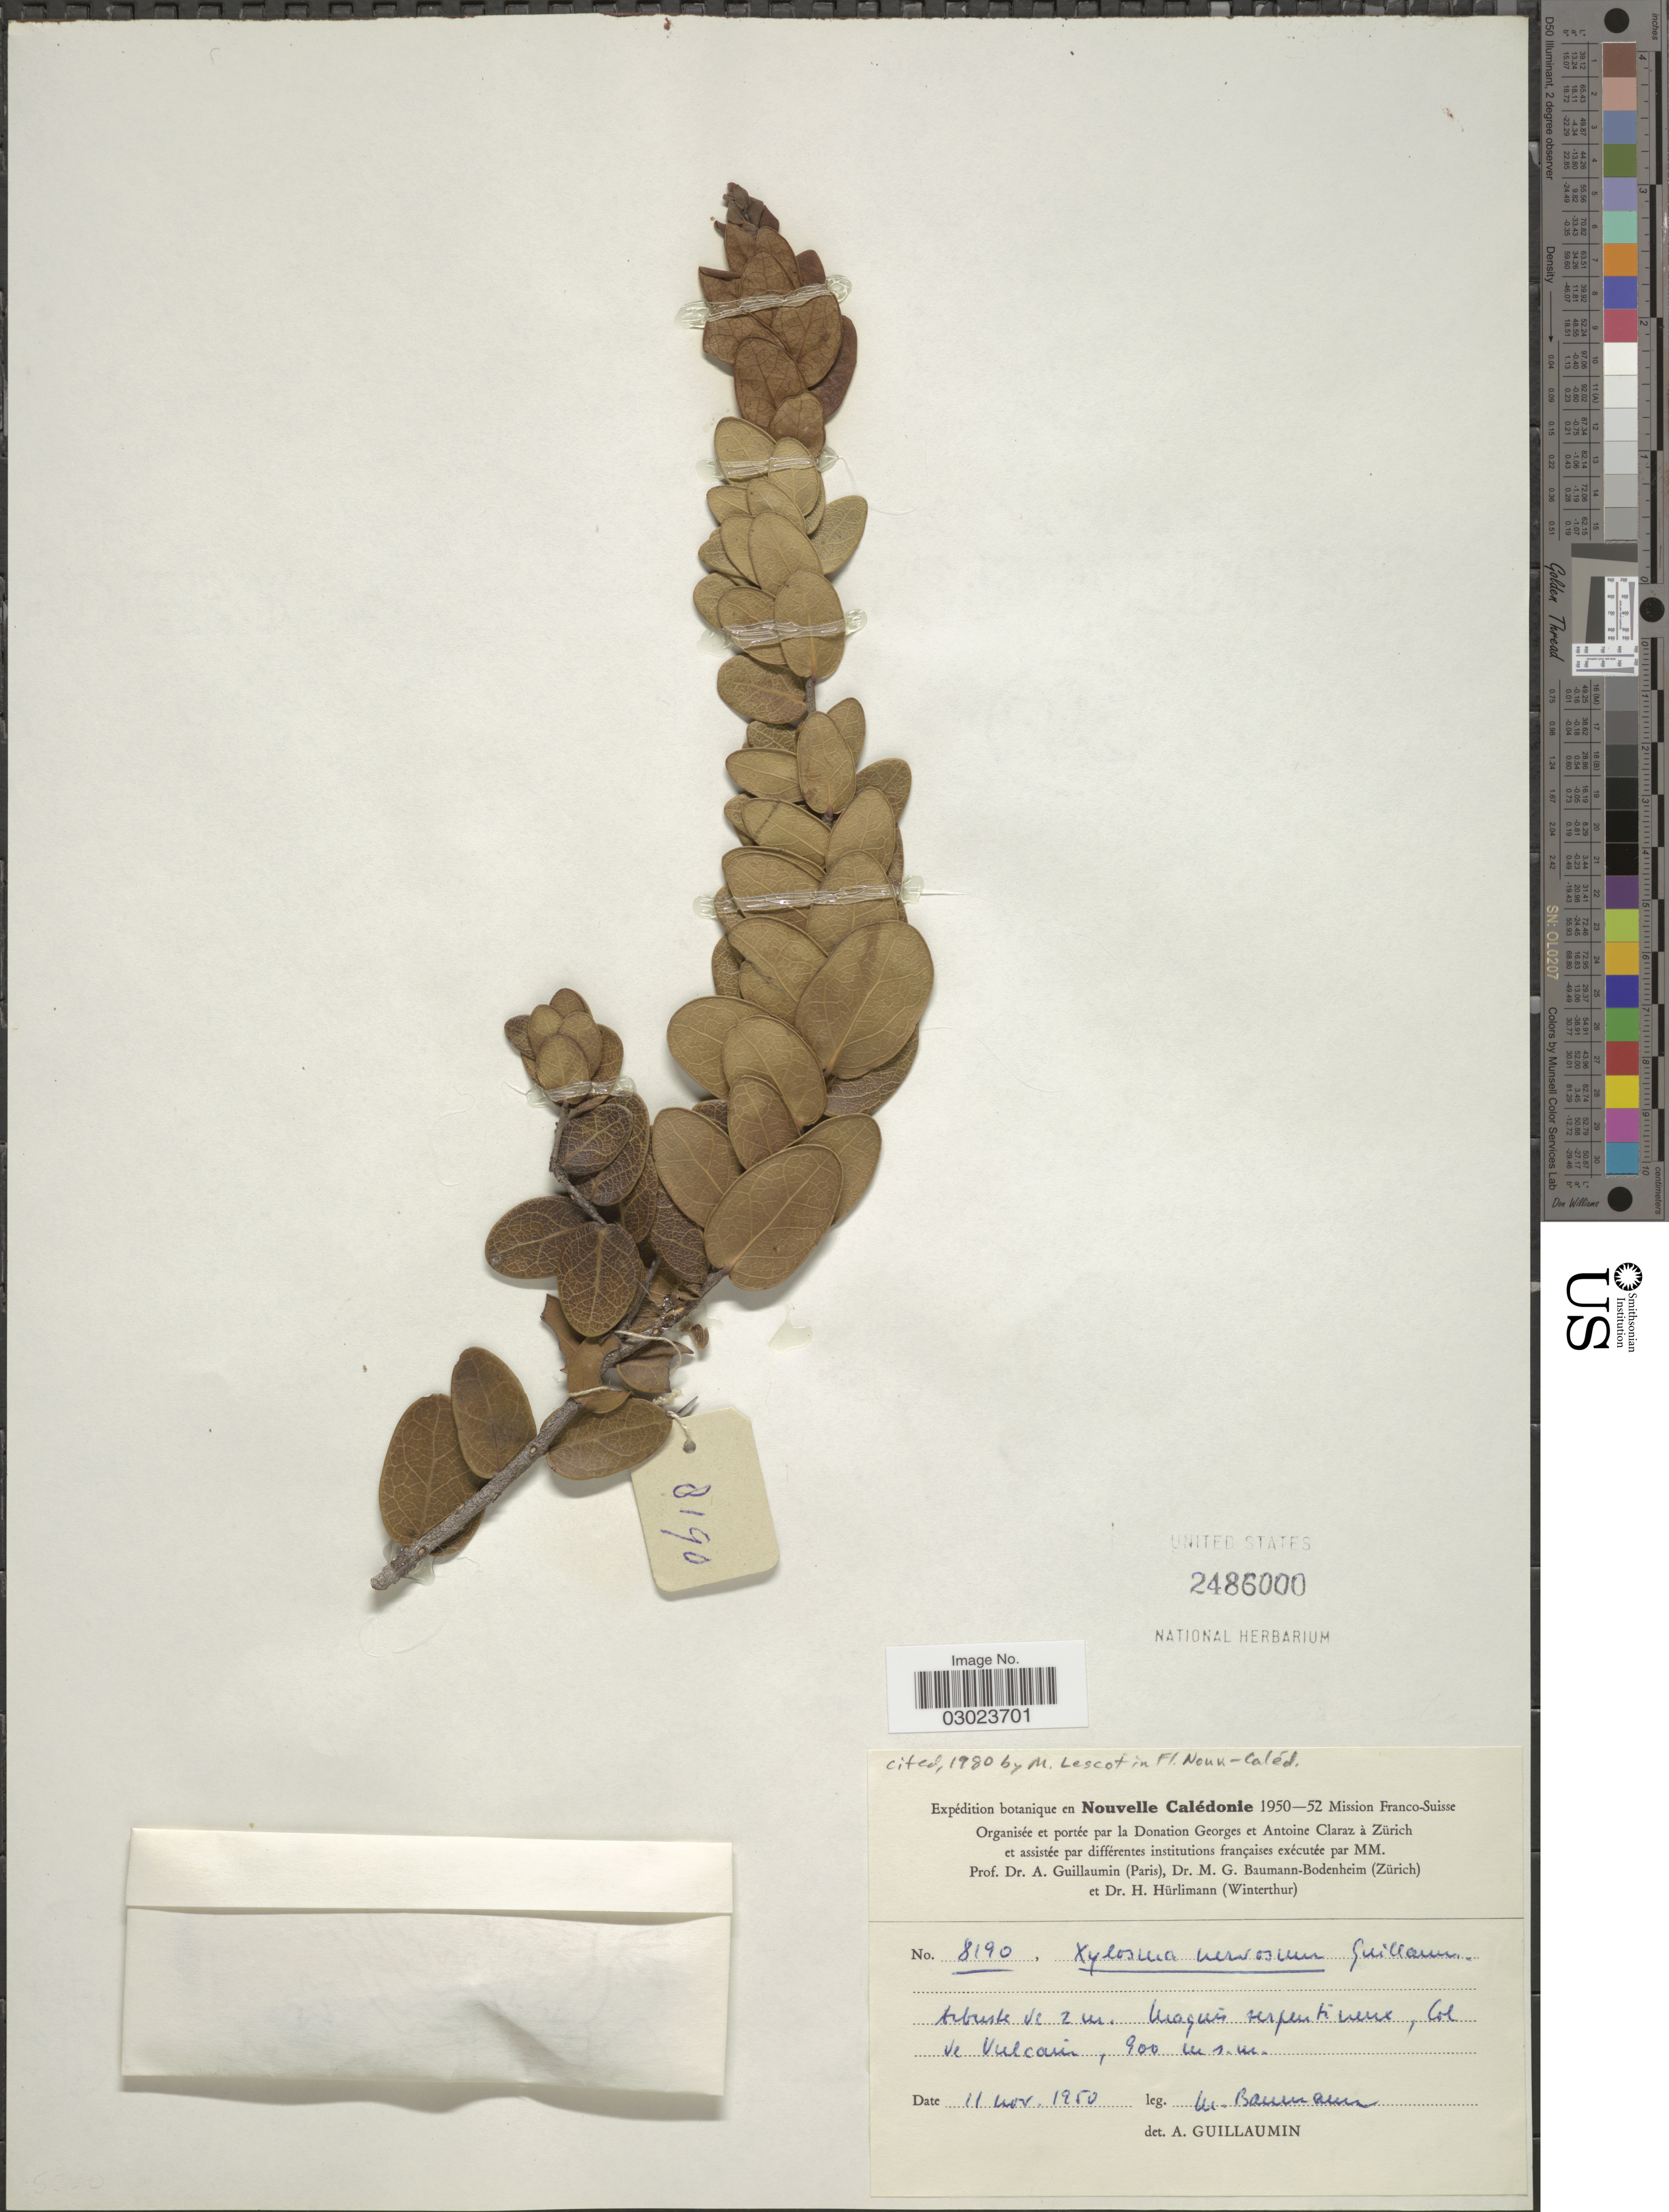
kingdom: Plantae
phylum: Tracheophyta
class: Magnoliopsida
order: Malpighiales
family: Salicaceae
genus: Xylosma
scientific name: Xylosma nervosa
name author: Guillaumin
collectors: M. G. Baumann-Bodenheim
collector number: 8190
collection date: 1950-11-11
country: New Caledonia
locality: Nouvelle Calédonie. Franco-Suisse. Maqués serpentivense, Col de Vulcain.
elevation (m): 900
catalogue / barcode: US 2486000